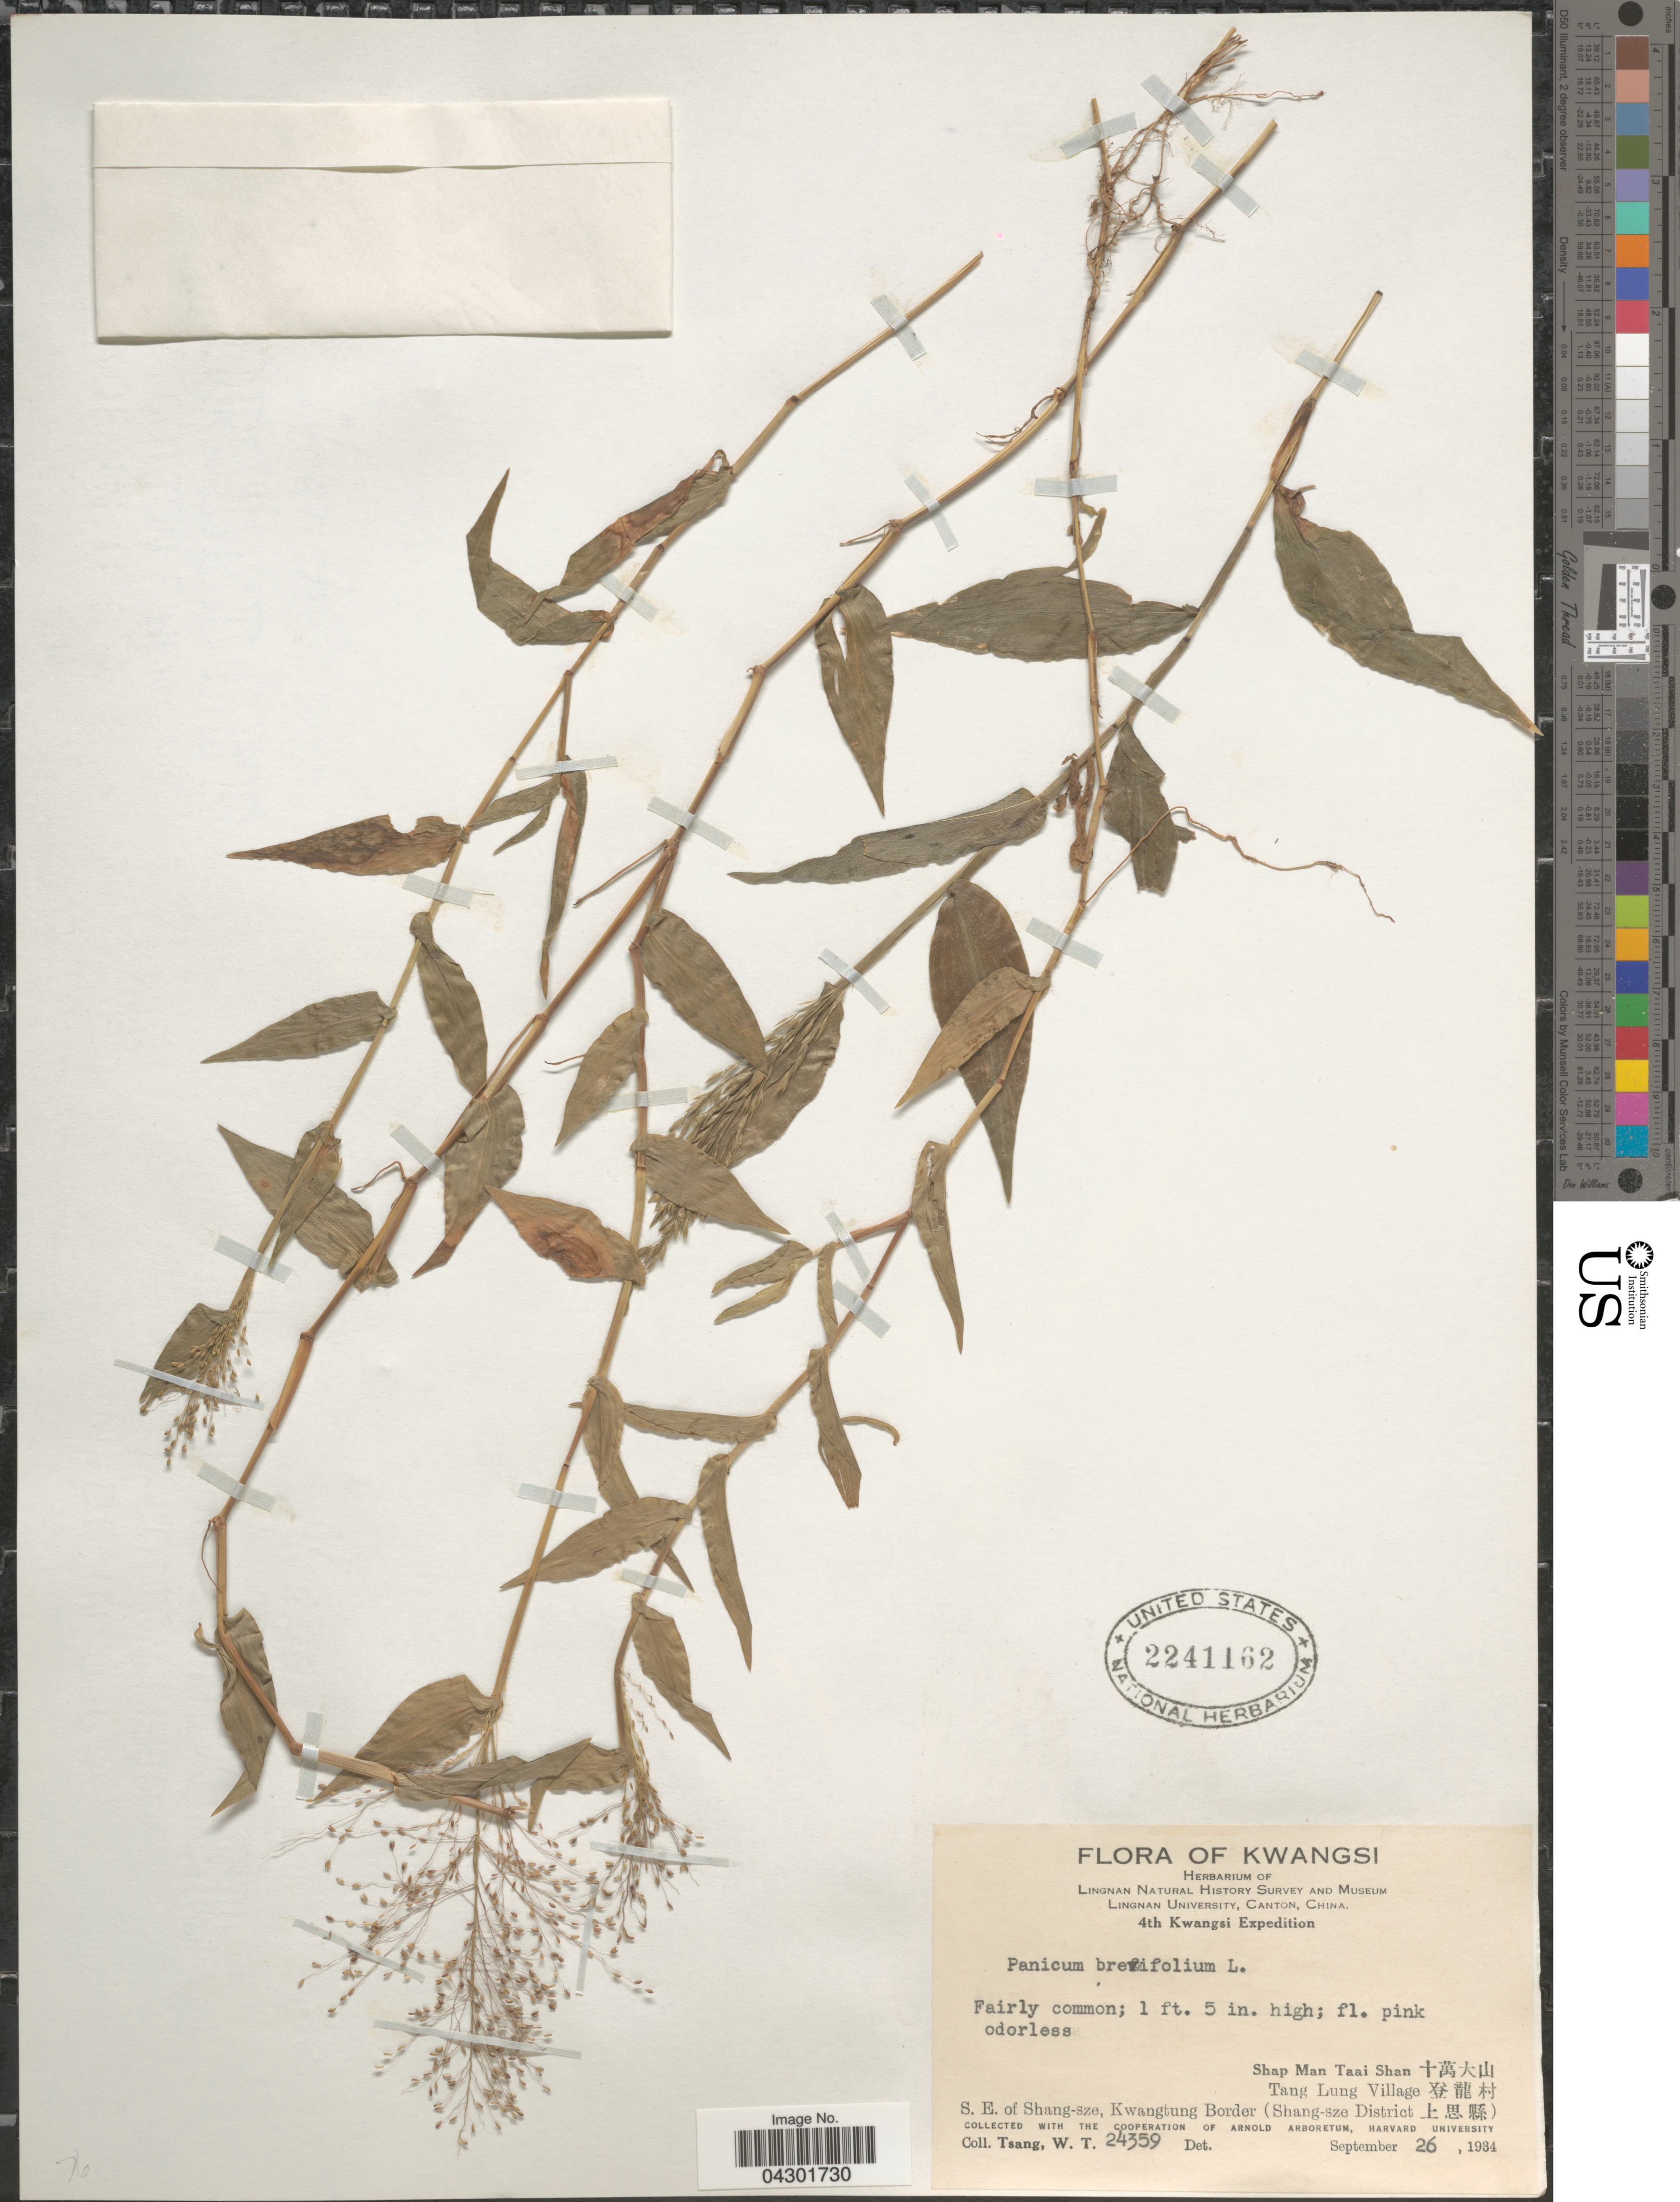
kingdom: Plantae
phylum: Tracheophyta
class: Liliopsida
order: Poales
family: Poaceae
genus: Panicum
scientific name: Panicum brevifolium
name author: L.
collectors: W. T. Tsang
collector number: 24359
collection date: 1934-09-26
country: China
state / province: Guangxi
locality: Kwangsi. Lingnan Natural History Survey and Museum. 4th Kwangsi Expedition. Shap Man Taai Shan X. Tang Lung Village X. S.E. of Shang-sze, Kwangtung Border (Shang-sze District X).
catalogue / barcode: US 2241162